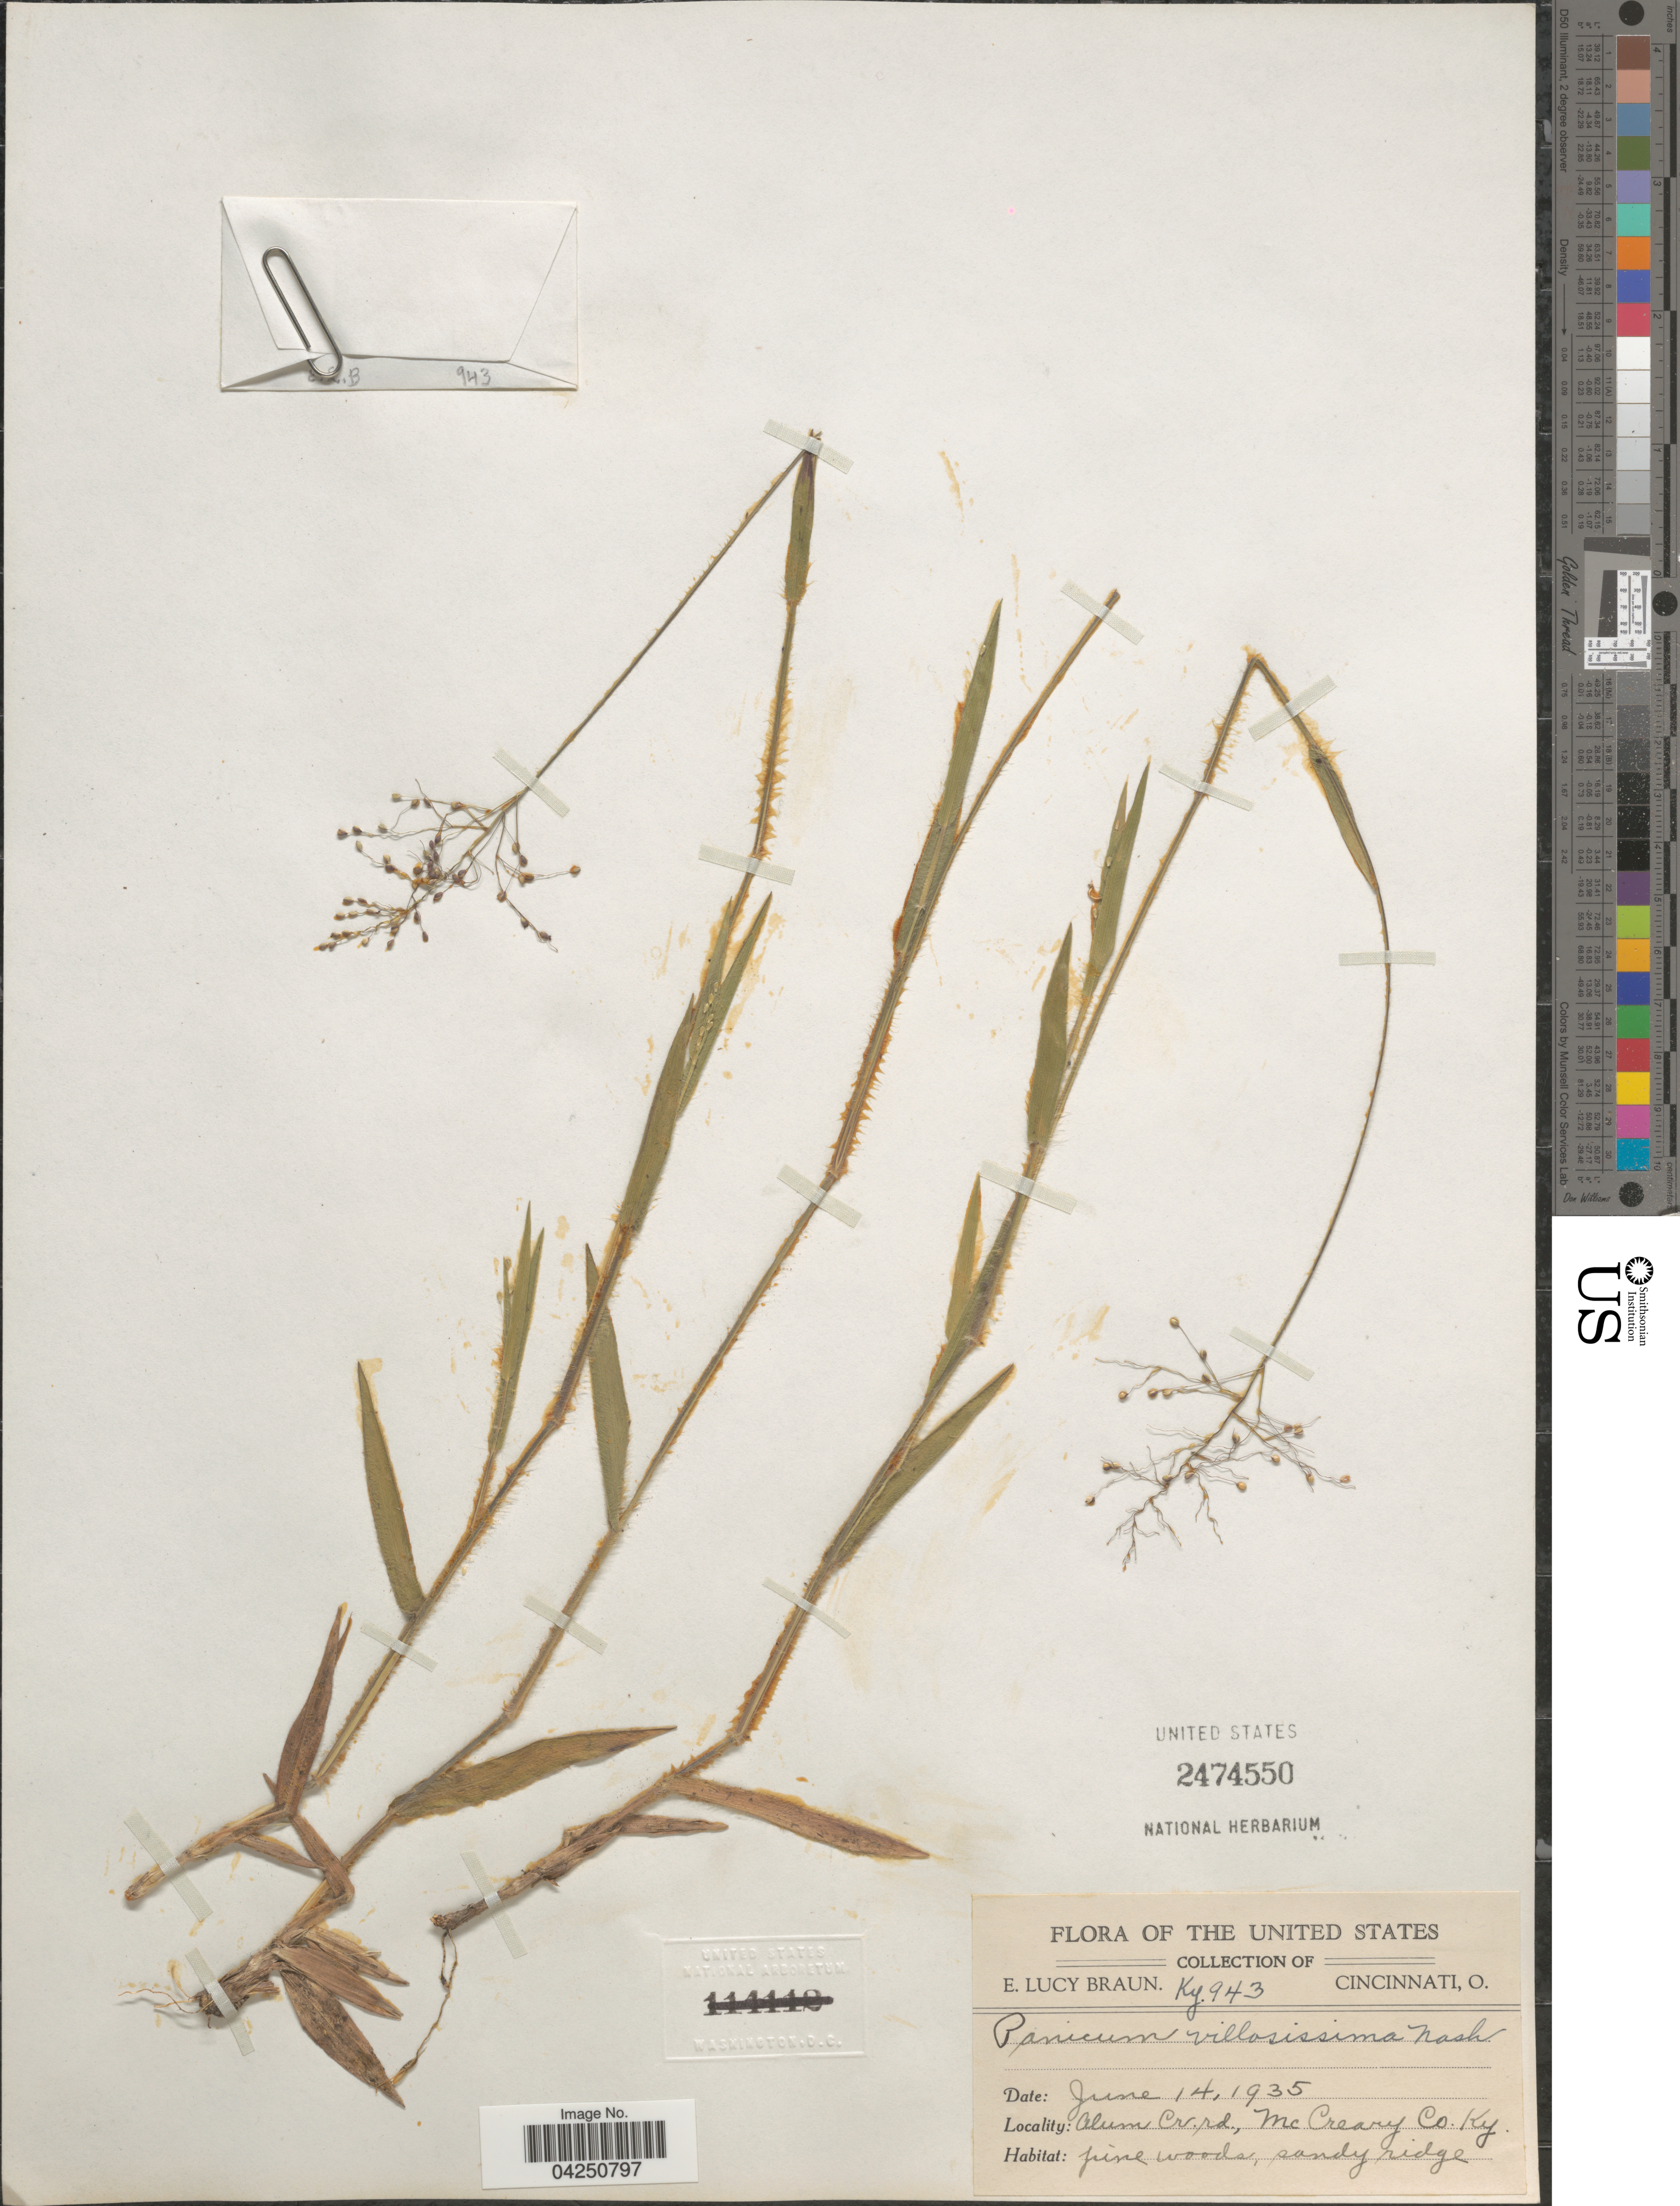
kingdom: Plantae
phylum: Tracheophyta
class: Liliopsida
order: Poales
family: Poaceae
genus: Dichanthelium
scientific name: Dichanthelium acuminatum var. acuminatum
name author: (Sw.) Gould & C.A. Clark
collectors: E. L. Braun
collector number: Ky 943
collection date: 1935-06-14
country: United States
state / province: Kentucky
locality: Alum Cr. rd., McCreary Co.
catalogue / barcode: US 2474550